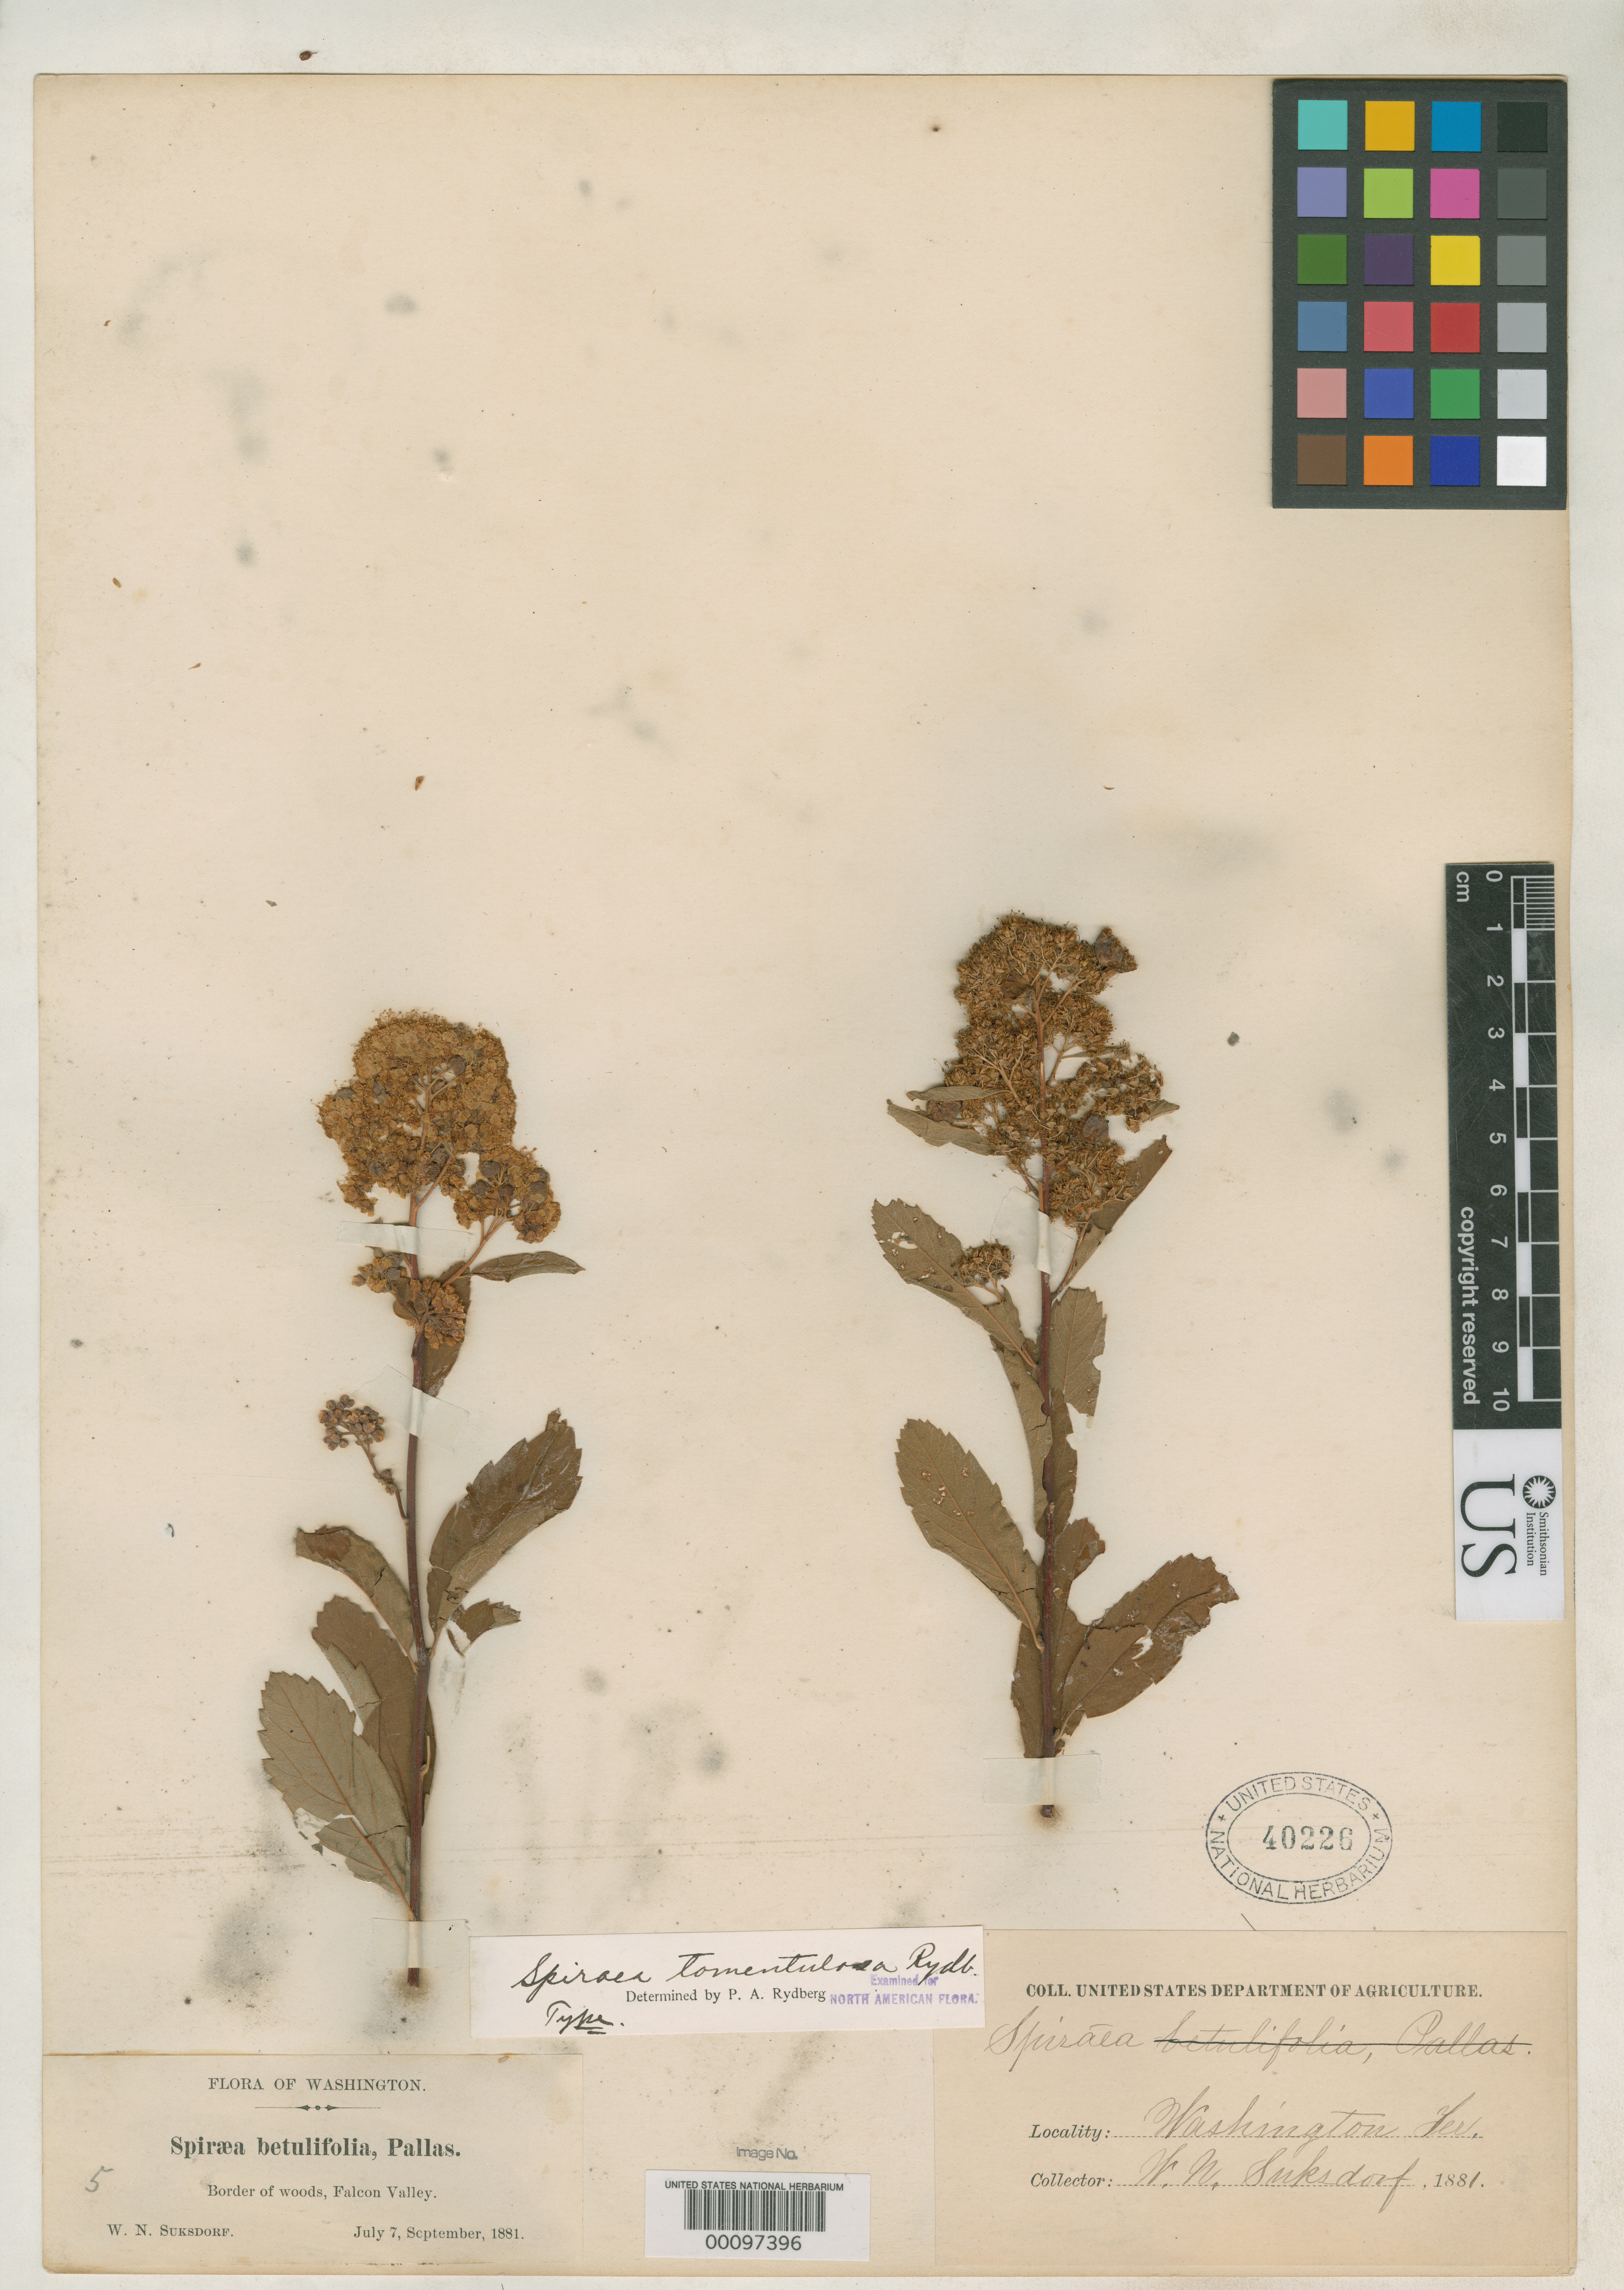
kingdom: Plantae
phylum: Tracheophyta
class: Magnoliopsida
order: Rosales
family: Rosaceae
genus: Spiraea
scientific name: Spiraea tomentulosa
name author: Rydb.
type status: Holotype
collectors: W. N. Suksdorf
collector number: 5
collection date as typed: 07 Jul 1881 to -- Sep 1881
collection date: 1881-07-07/1881-09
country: United States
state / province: Washington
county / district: Klickitat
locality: Falcon Valley.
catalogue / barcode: US 40226